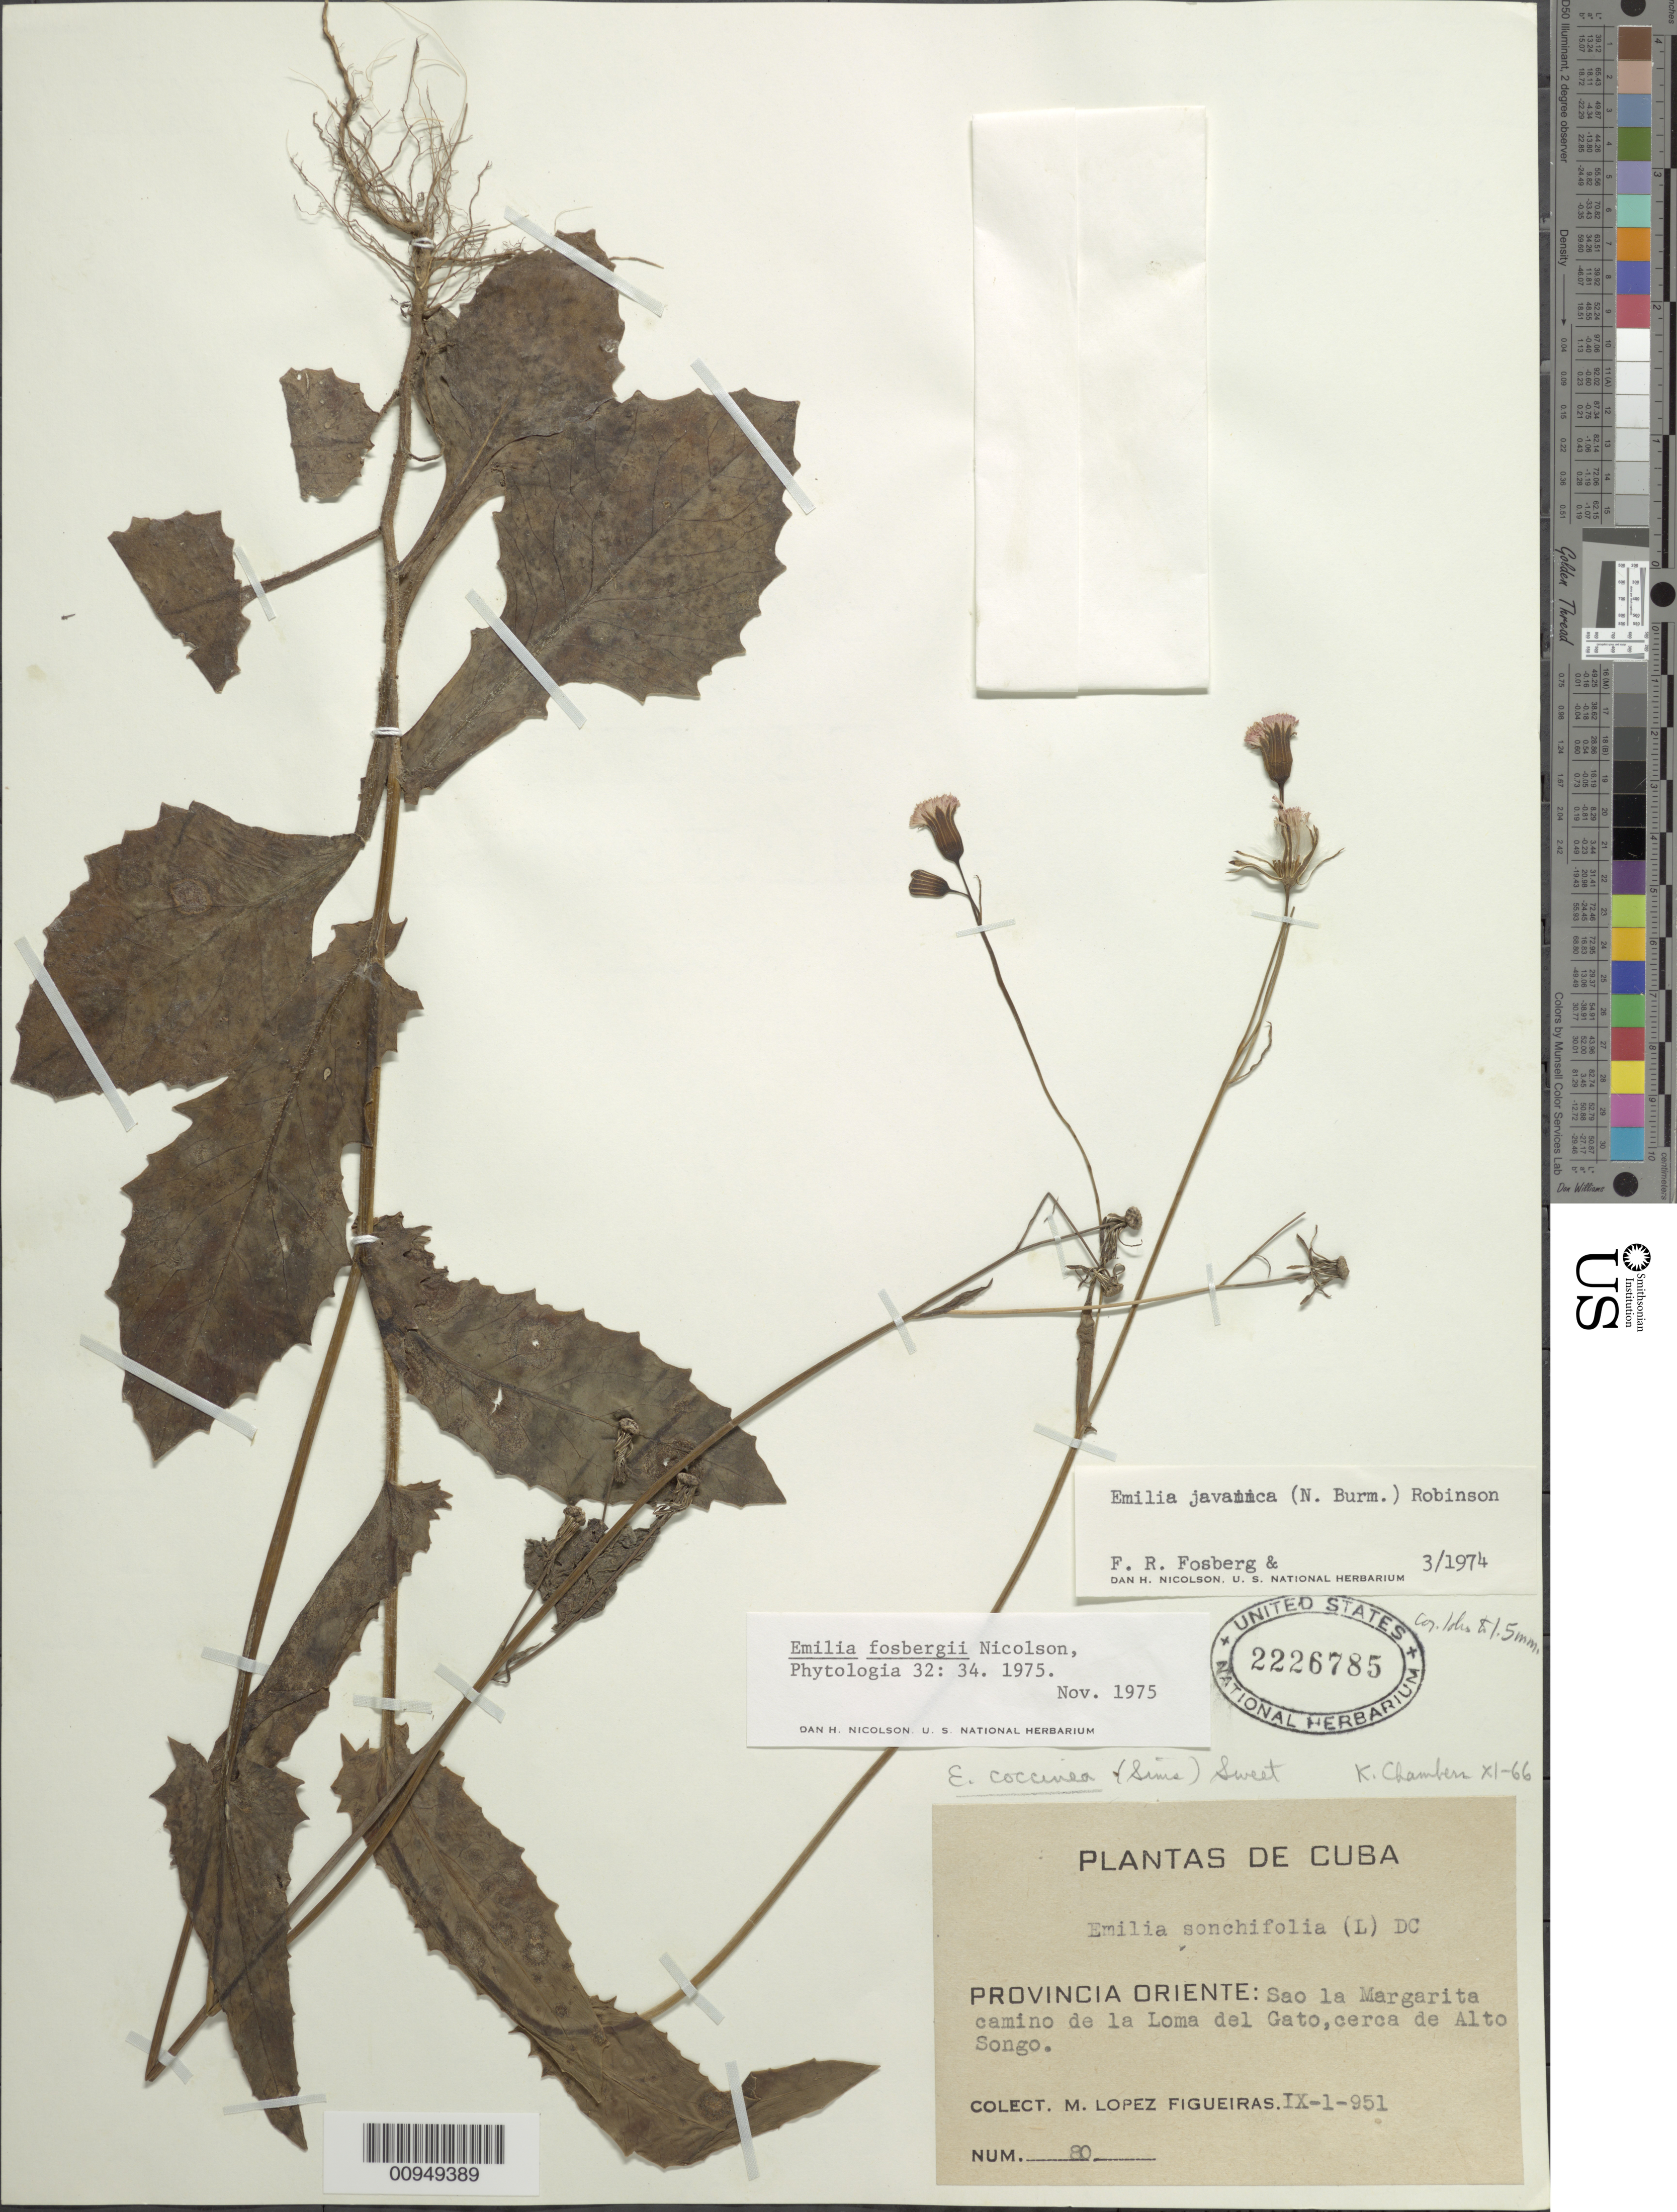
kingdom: Plantae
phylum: Tracheophyta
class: Magnoliopsida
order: Asterales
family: Asteraceae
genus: Emilia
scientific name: Emilia fosbergii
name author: Nicolson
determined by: Nicolson, Dan H.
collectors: M. López Figueiras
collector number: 80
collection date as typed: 01 Sep 1951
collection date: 1951-09-01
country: Cuba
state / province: Oriente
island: Cuba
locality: Sao la Margarita camino de la Lomo del Gato, cerca de Alto Songo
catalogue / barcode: US 2226785